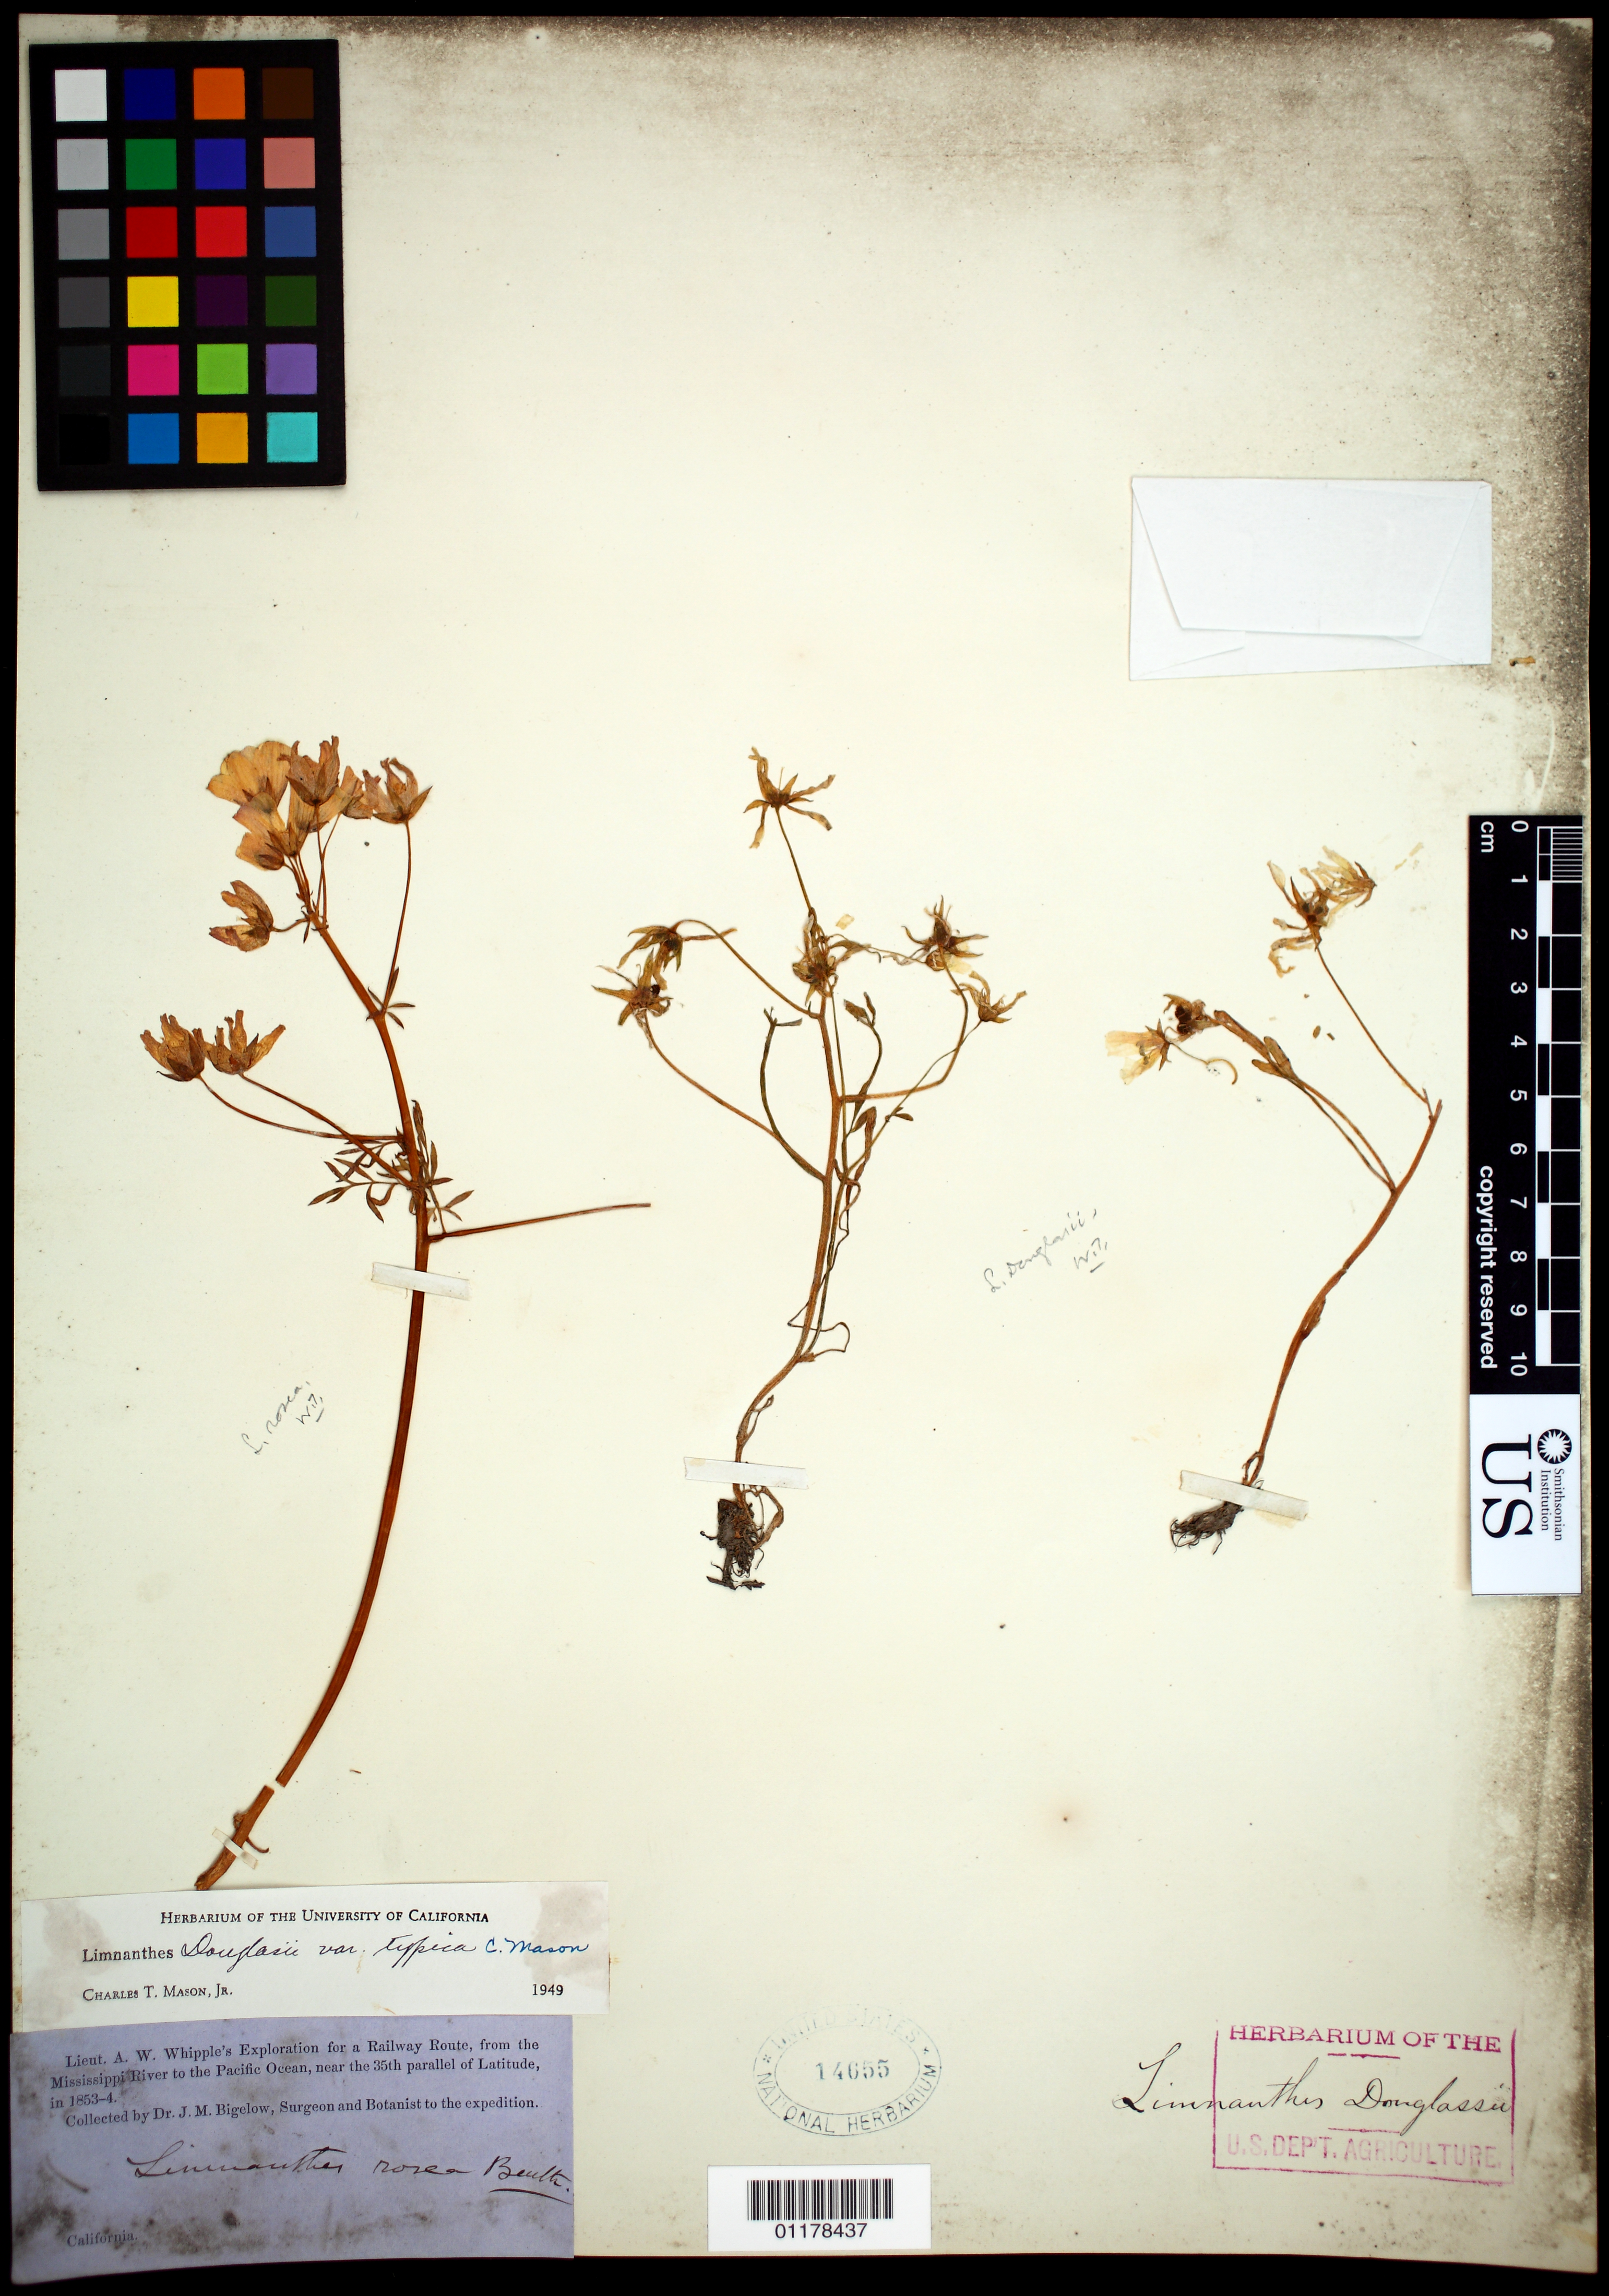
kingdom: Plantae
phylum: Tracheophyta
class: Magnoliopsida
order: Brassicales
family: Limnanthaceae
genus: Limnanthes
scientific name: Limnanthes rosea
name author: Hartw. ex Benth.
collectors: J. M. Bigelow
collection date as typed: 1853 to -- --- 1854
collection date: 1853/1854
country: United States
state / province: California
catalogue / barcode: US 14655